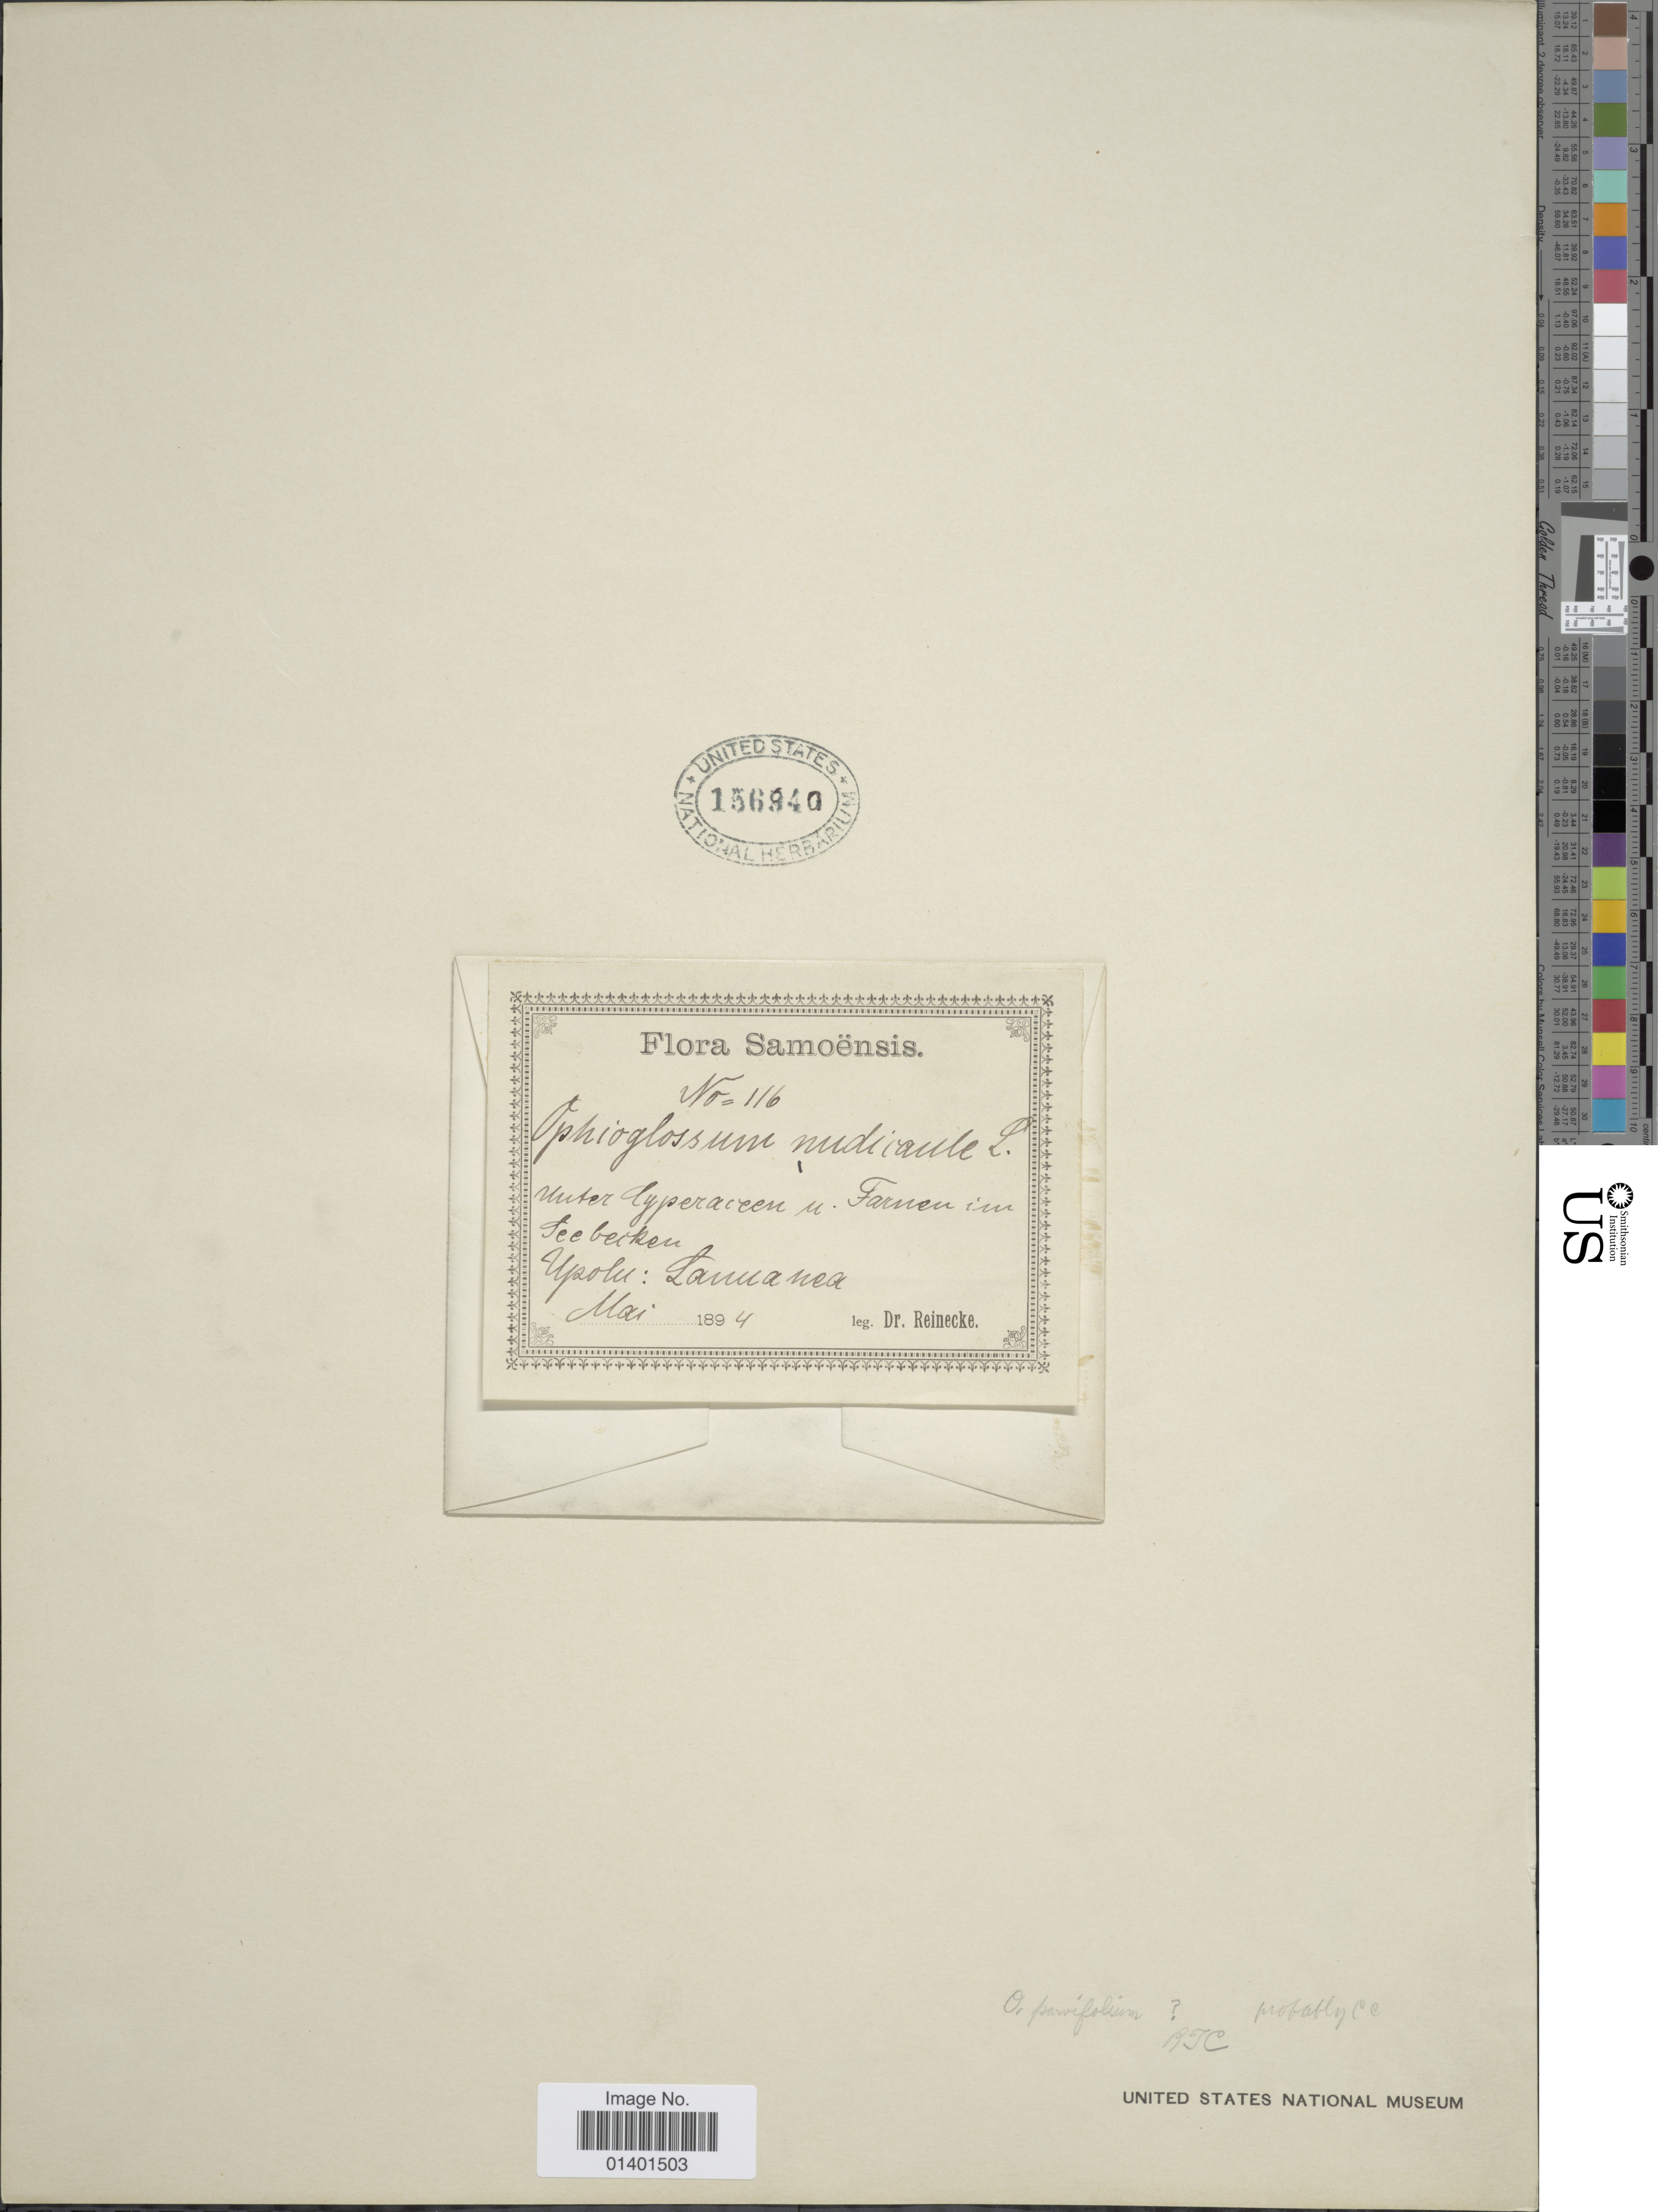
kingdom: Plantae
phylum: Tracheophyta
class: Polypodiopsida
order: Ophioglossales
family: Ophioglossaceae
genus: Ophioglossum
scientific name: Ophioglossum nudicaule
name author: L. f.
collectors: -- Reinecke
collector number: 116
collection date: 1894-05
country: Samoa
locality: Upolu: Lannanea [interpreted]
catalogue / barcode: US 156940